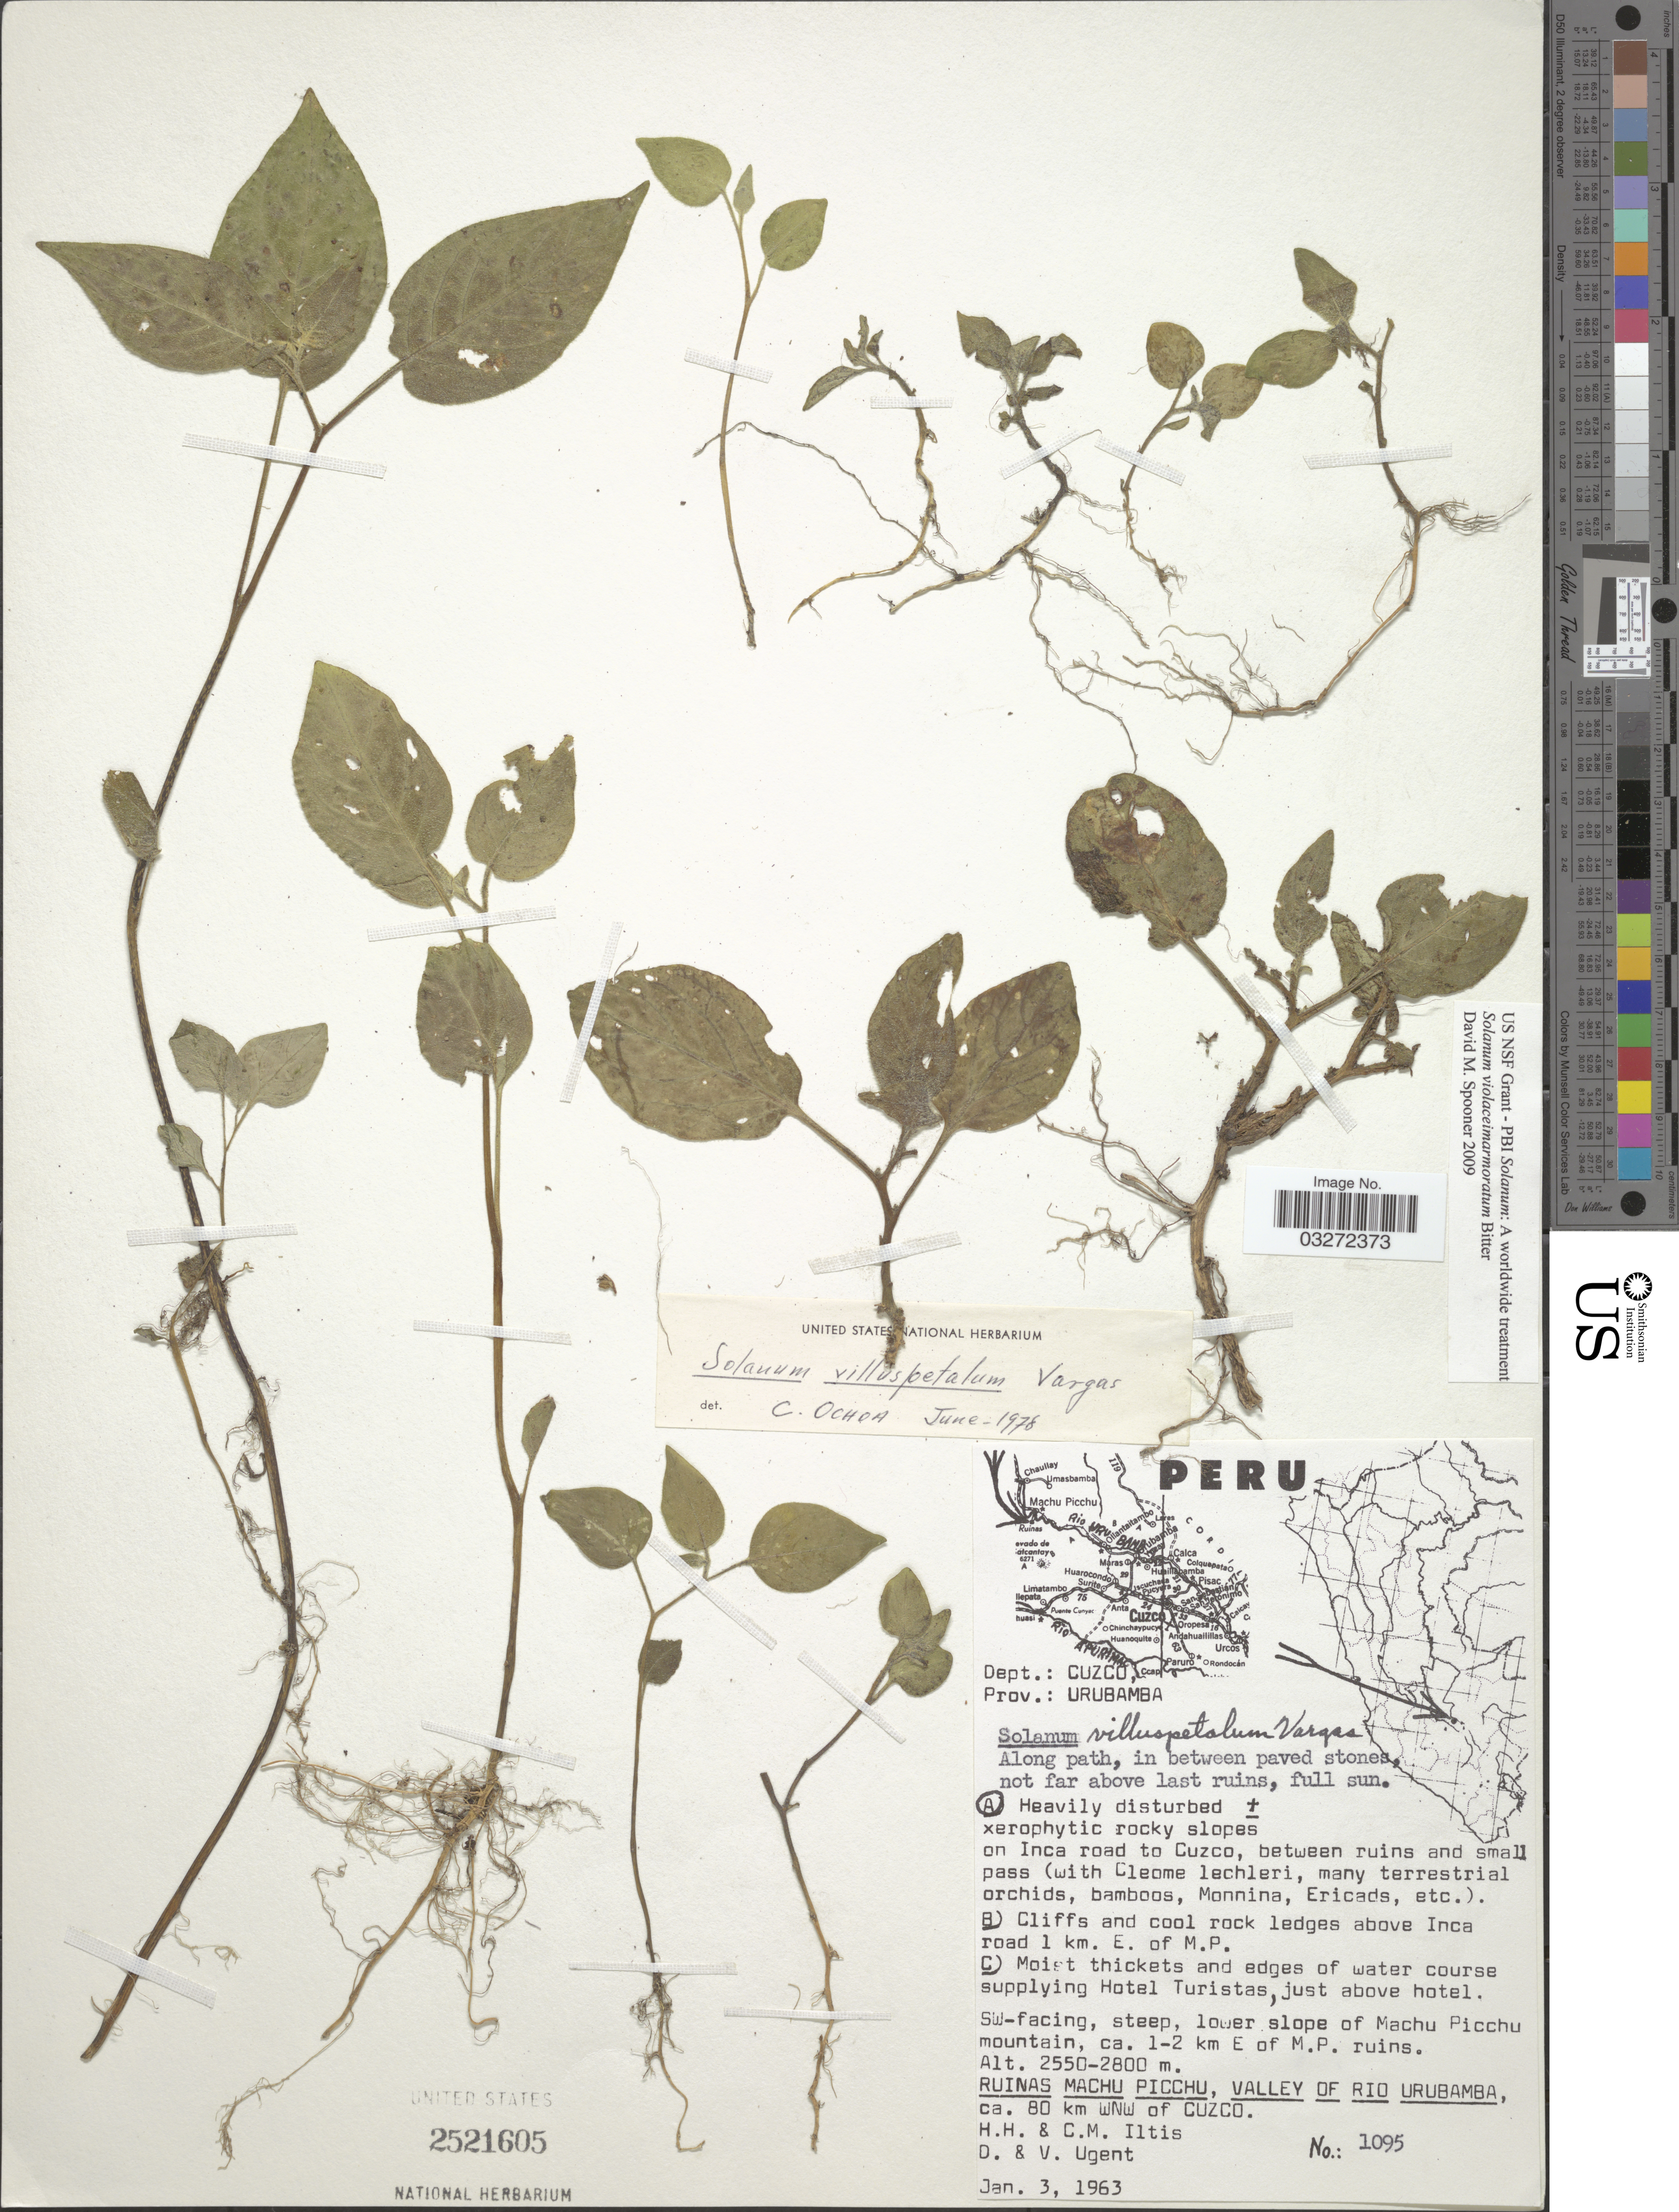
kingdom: Plantae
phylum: Tracheophyta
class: Magnoliopsida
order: Solanales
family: Solanaceae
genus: Solanum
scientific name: Solanum violaceimarmoratum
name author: Bitter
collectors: H. H. Iltis, C. M Iltis, D. Ugent & V. Ugent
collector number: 1095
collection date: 1963-01-03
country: Peru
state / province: Cusco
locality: Dept. Cuzco, Prov.: Urubamba, On Inca road to Cuzco, SW-facing, steep, lower slopes of Machu Picchu mountain, ca. 1-2 km E of M.P. ruins, Ruinas Machu Picchu, Valley of Rio Urubamba, ca. 80 km WNW of Cuzco.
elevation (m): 2550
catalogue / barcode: US 2521605